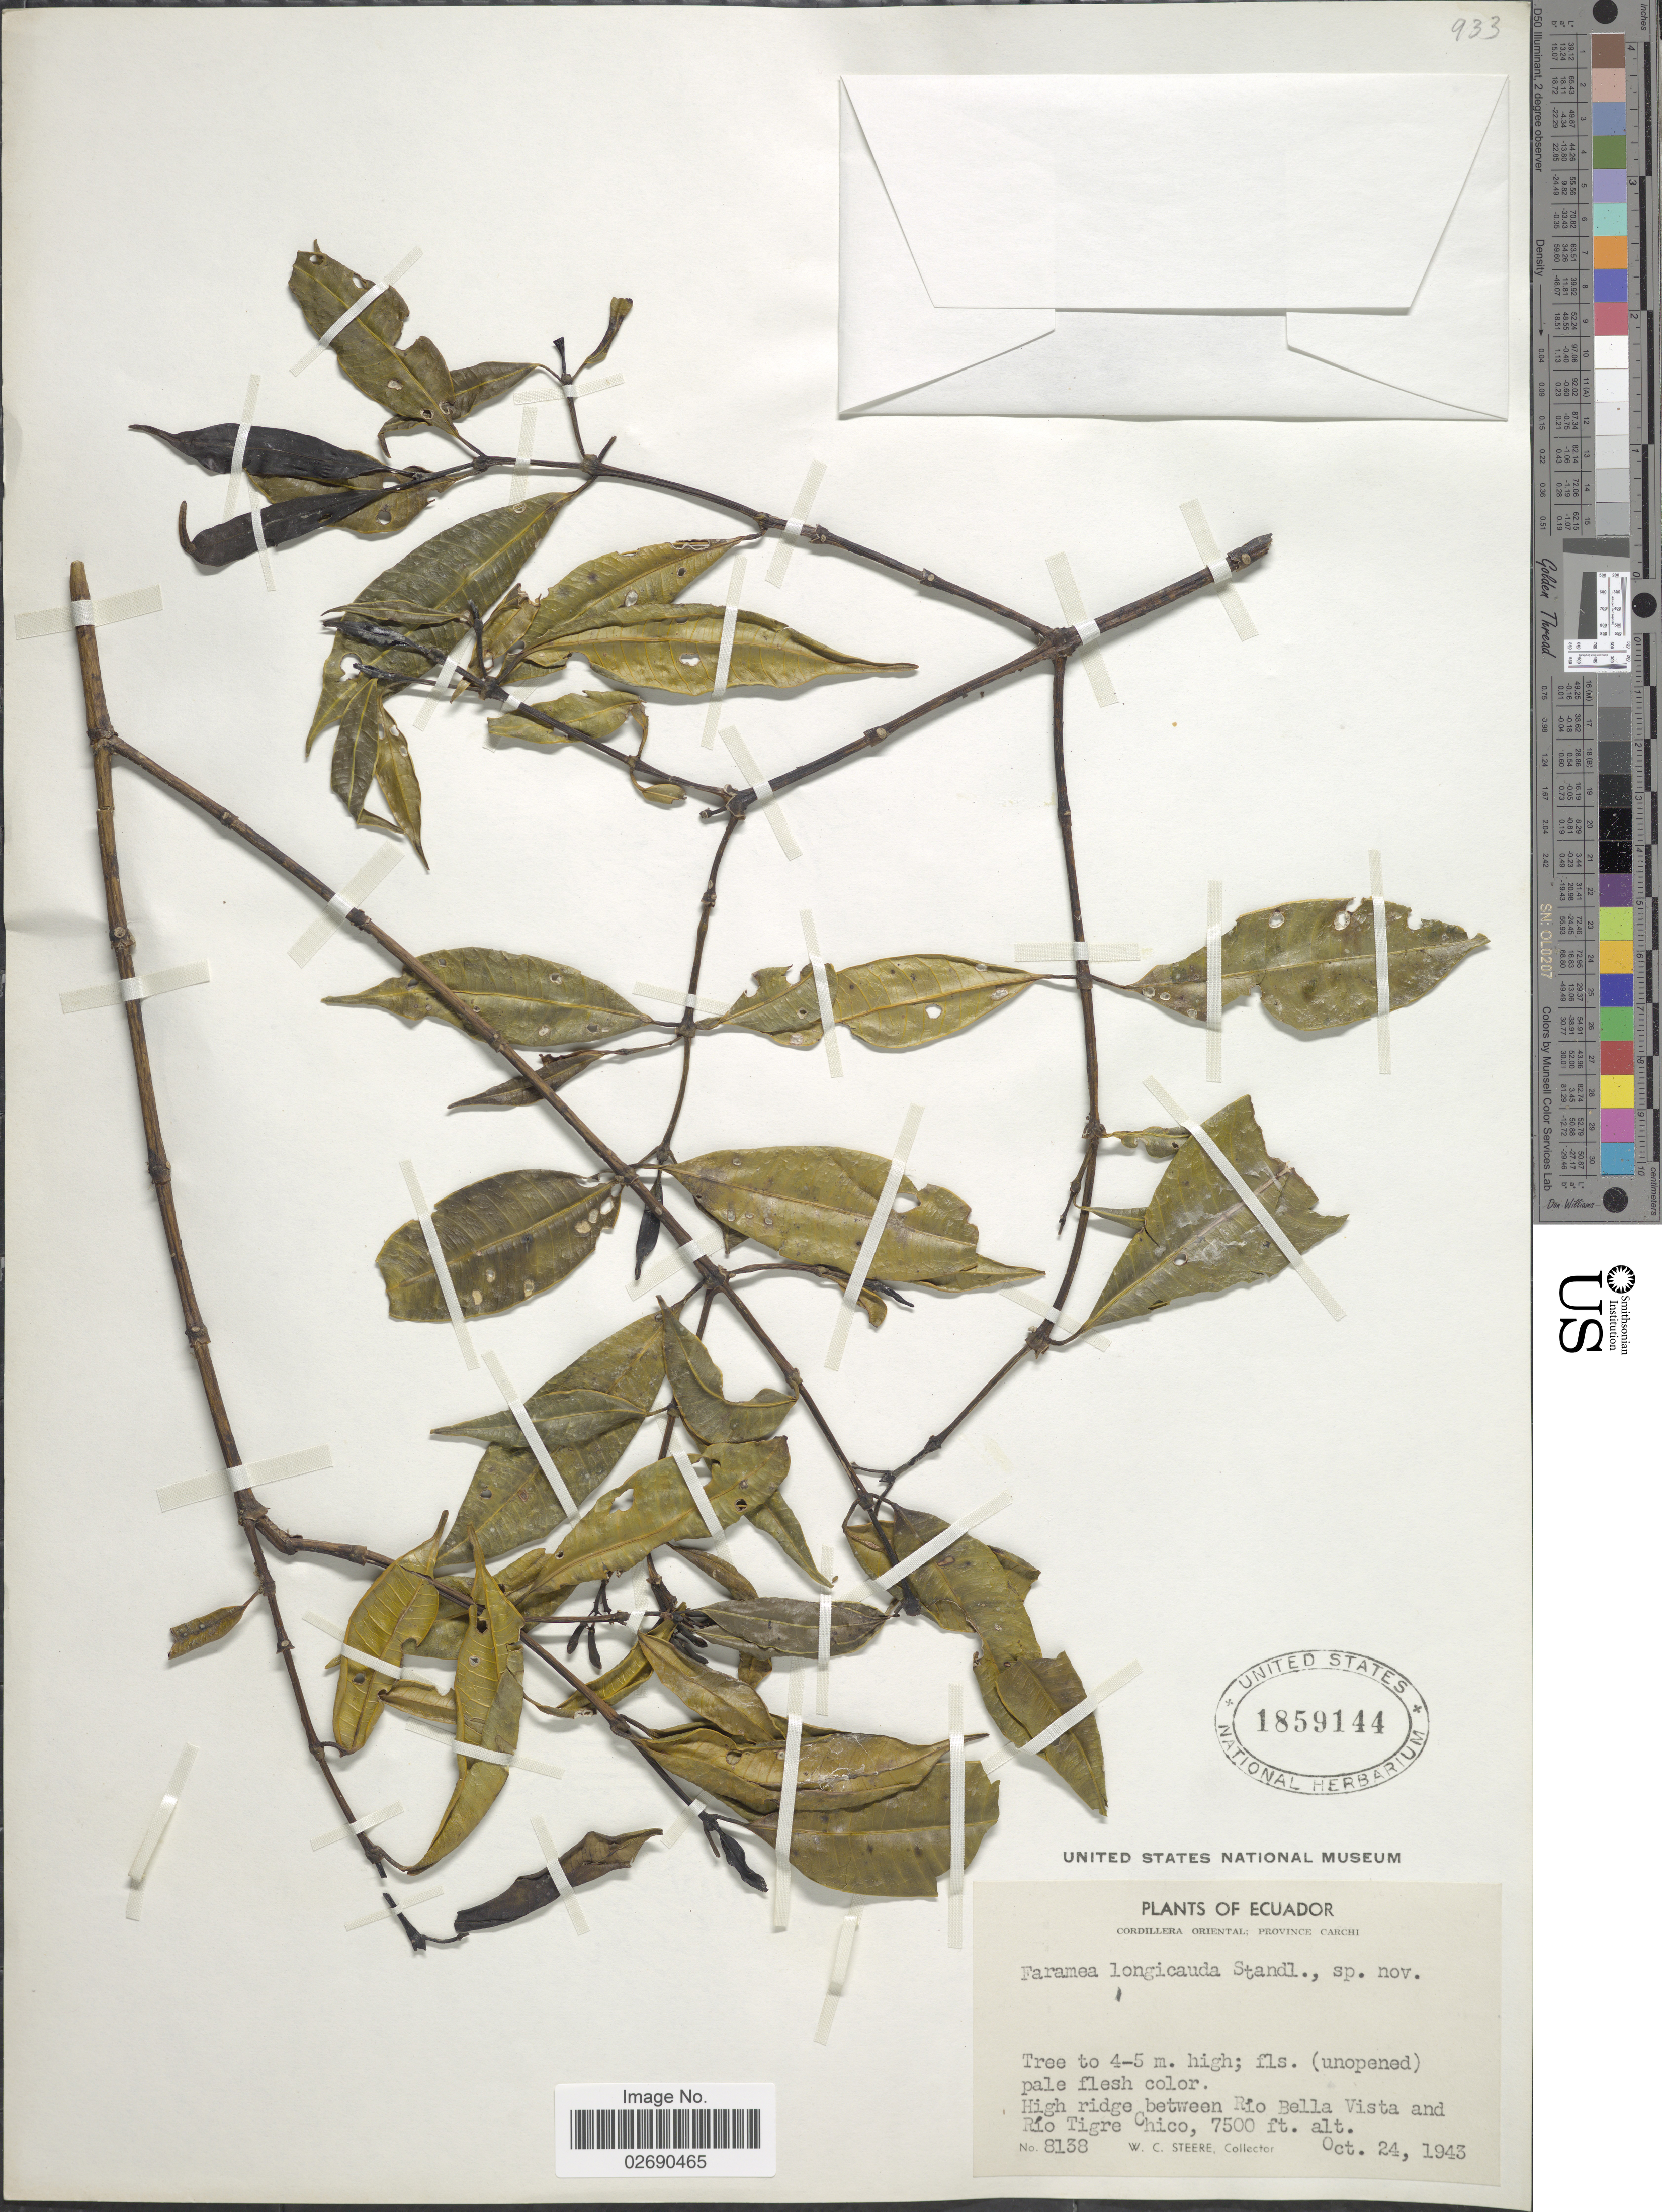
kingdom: Plantae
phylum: Tracheophyta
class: Magnoliopsida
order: Gentianales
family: Rubiaceae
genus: Faramea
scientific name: Faramea longicauda Standl. sp. nov. ined.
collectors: W. C. Steere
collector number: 8138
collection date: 1943-10-24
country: Ecuador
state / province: Carchi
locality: Cordillera Oriental, High ridge between Rio Bella Vista and Rio Tigre Chico.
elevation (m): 2286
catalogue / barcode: US 1859144